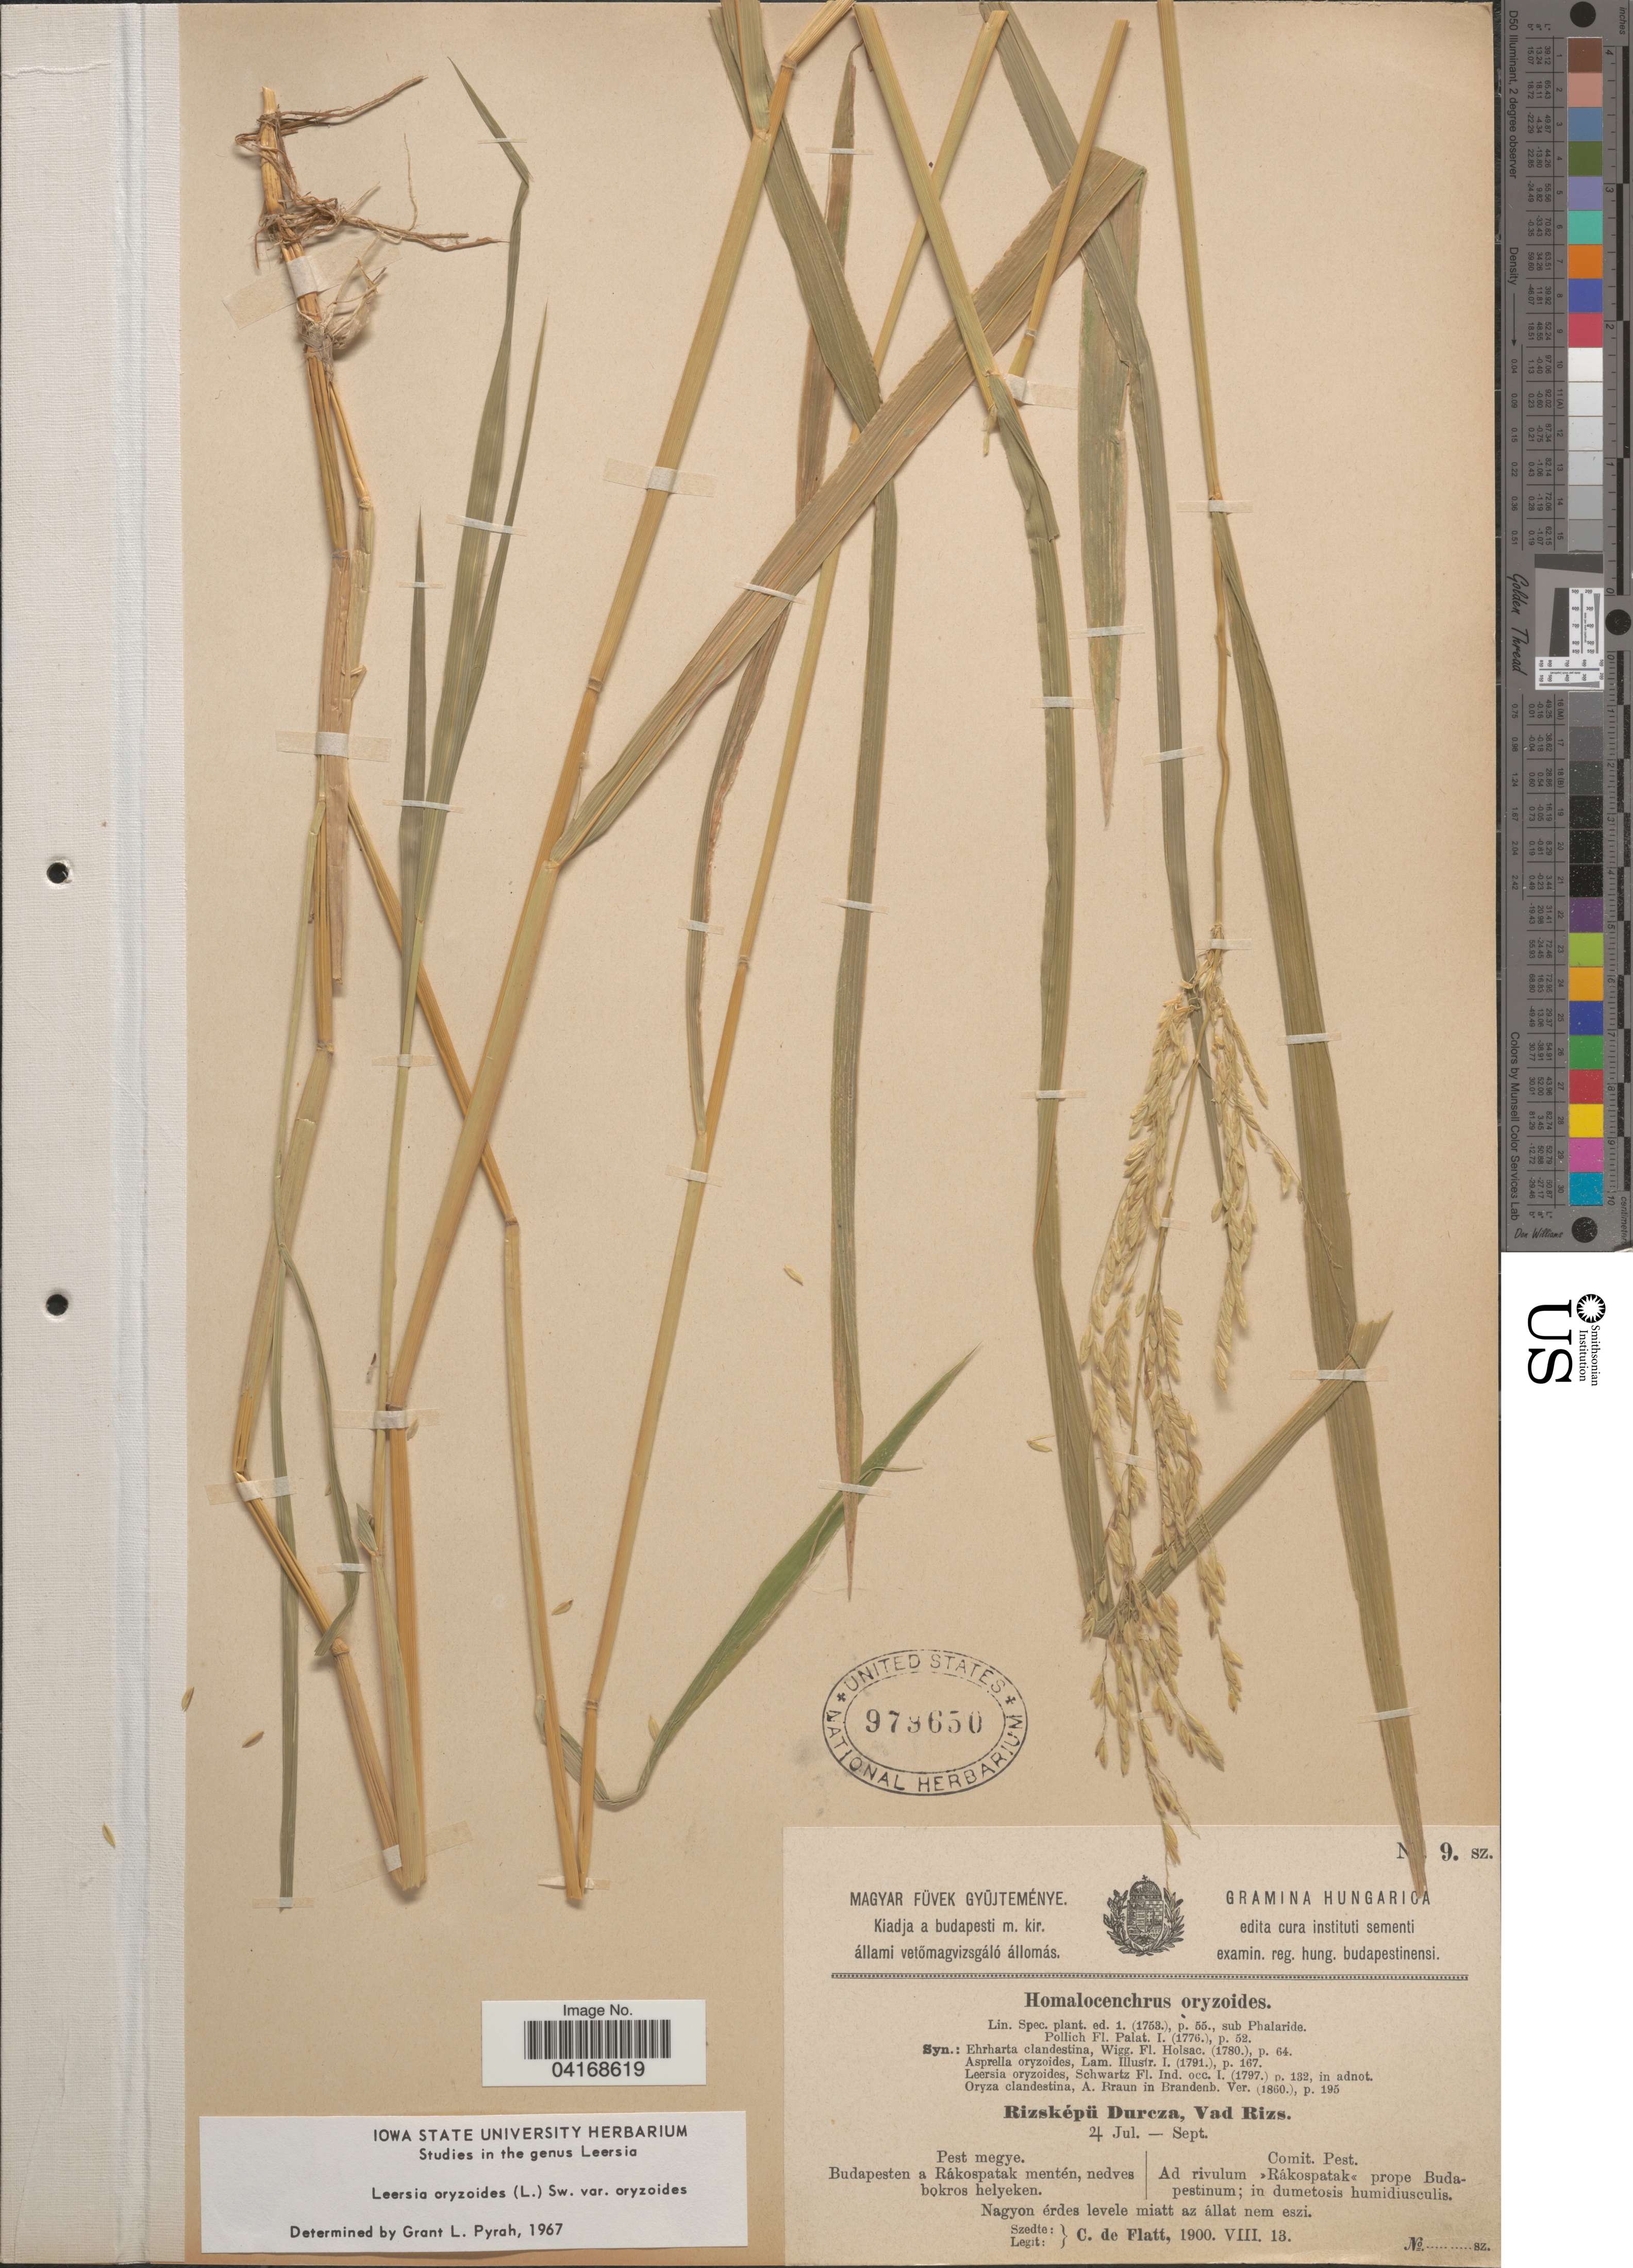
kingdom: Plantae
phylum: Tracheophyta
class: Liliopsida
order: Poales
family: Poaceae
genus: Leersia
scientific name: Leersia oryzoides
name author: (L.) Sw.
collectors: C. de Flatt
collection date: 1900-08-13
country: Hungary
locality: Pest megye. Budapesten a Rákospatak mentén, nedves borkos helyeken. Comit. Pest. Ad rivulum »Rákospatak« prope Budapestinum.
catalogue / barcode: US 979650